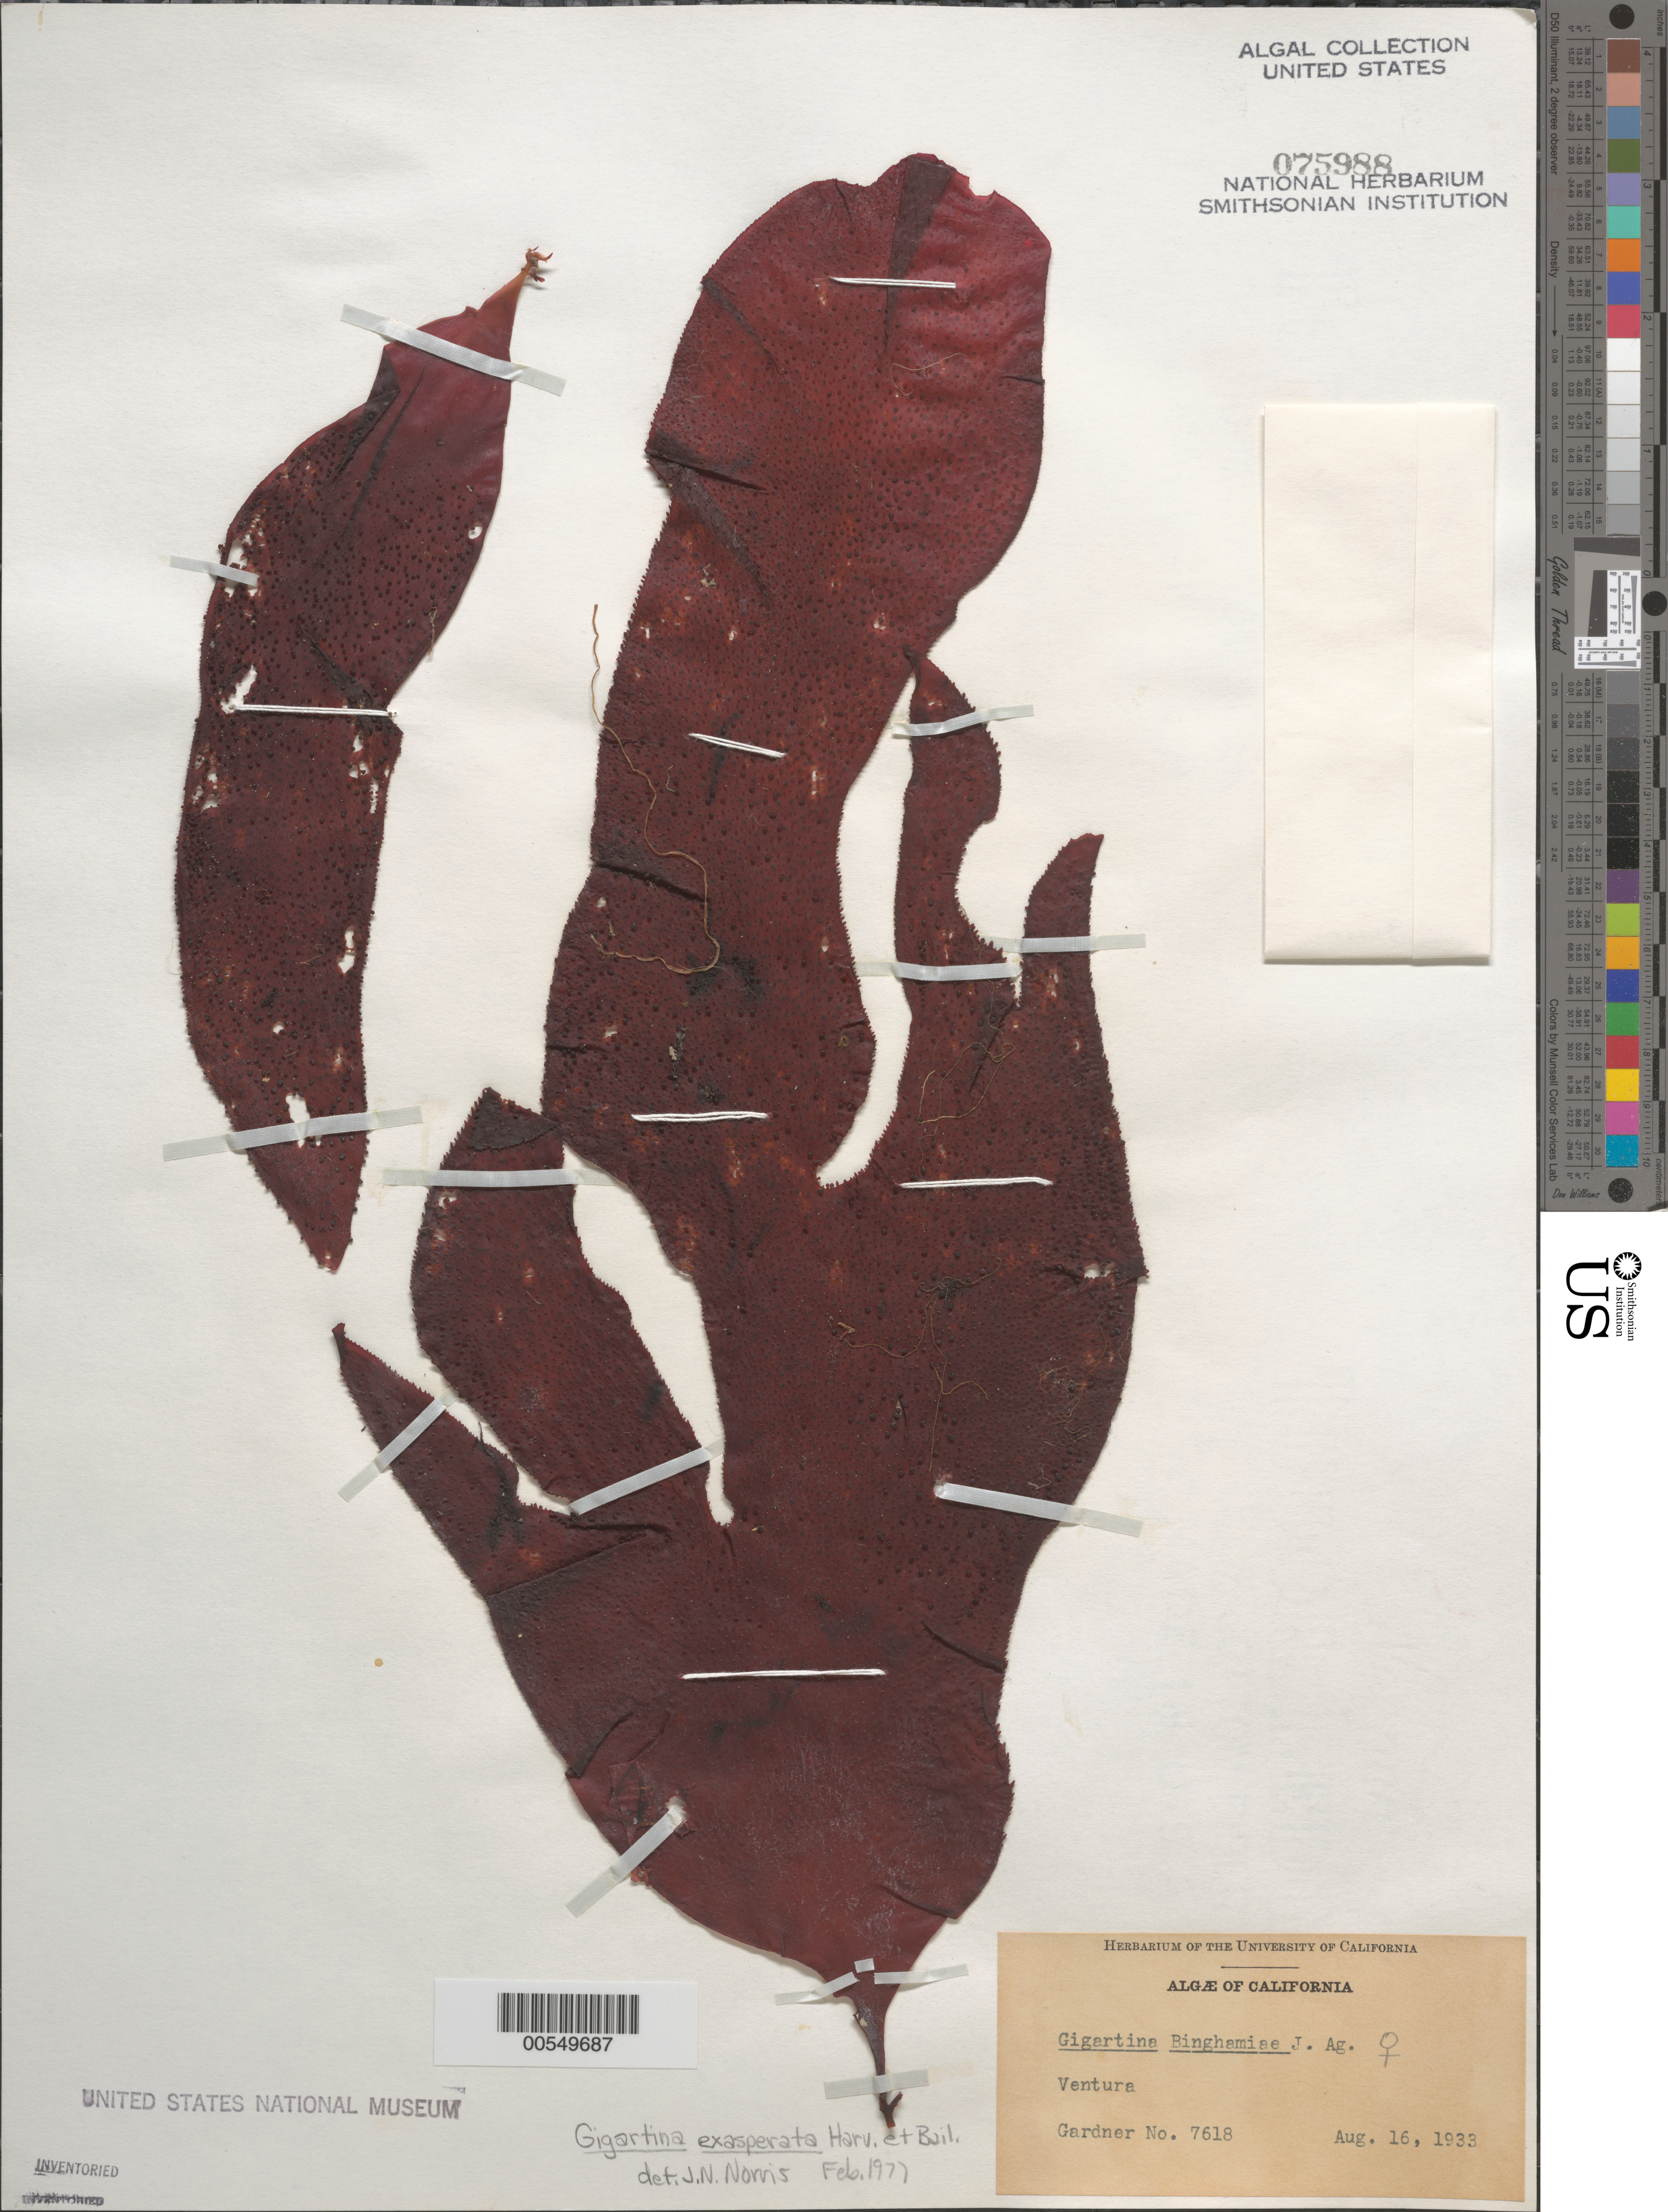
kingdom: Plantae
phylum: Rhodophyta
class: Florideophyceae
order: Gigartinales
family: Gigartinaceae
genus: Chondracanthus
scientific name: Chondracanthus exasperatus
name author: (Harv. & J. Bailey) J.R. Hughey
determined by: Algae name updating Project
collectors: N. Gardner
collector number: NLG 7618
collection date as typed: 16 Aug 1933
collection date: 1933-08-16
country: United States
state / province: California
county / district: Ventura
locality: Ventura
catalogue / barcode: US 75988